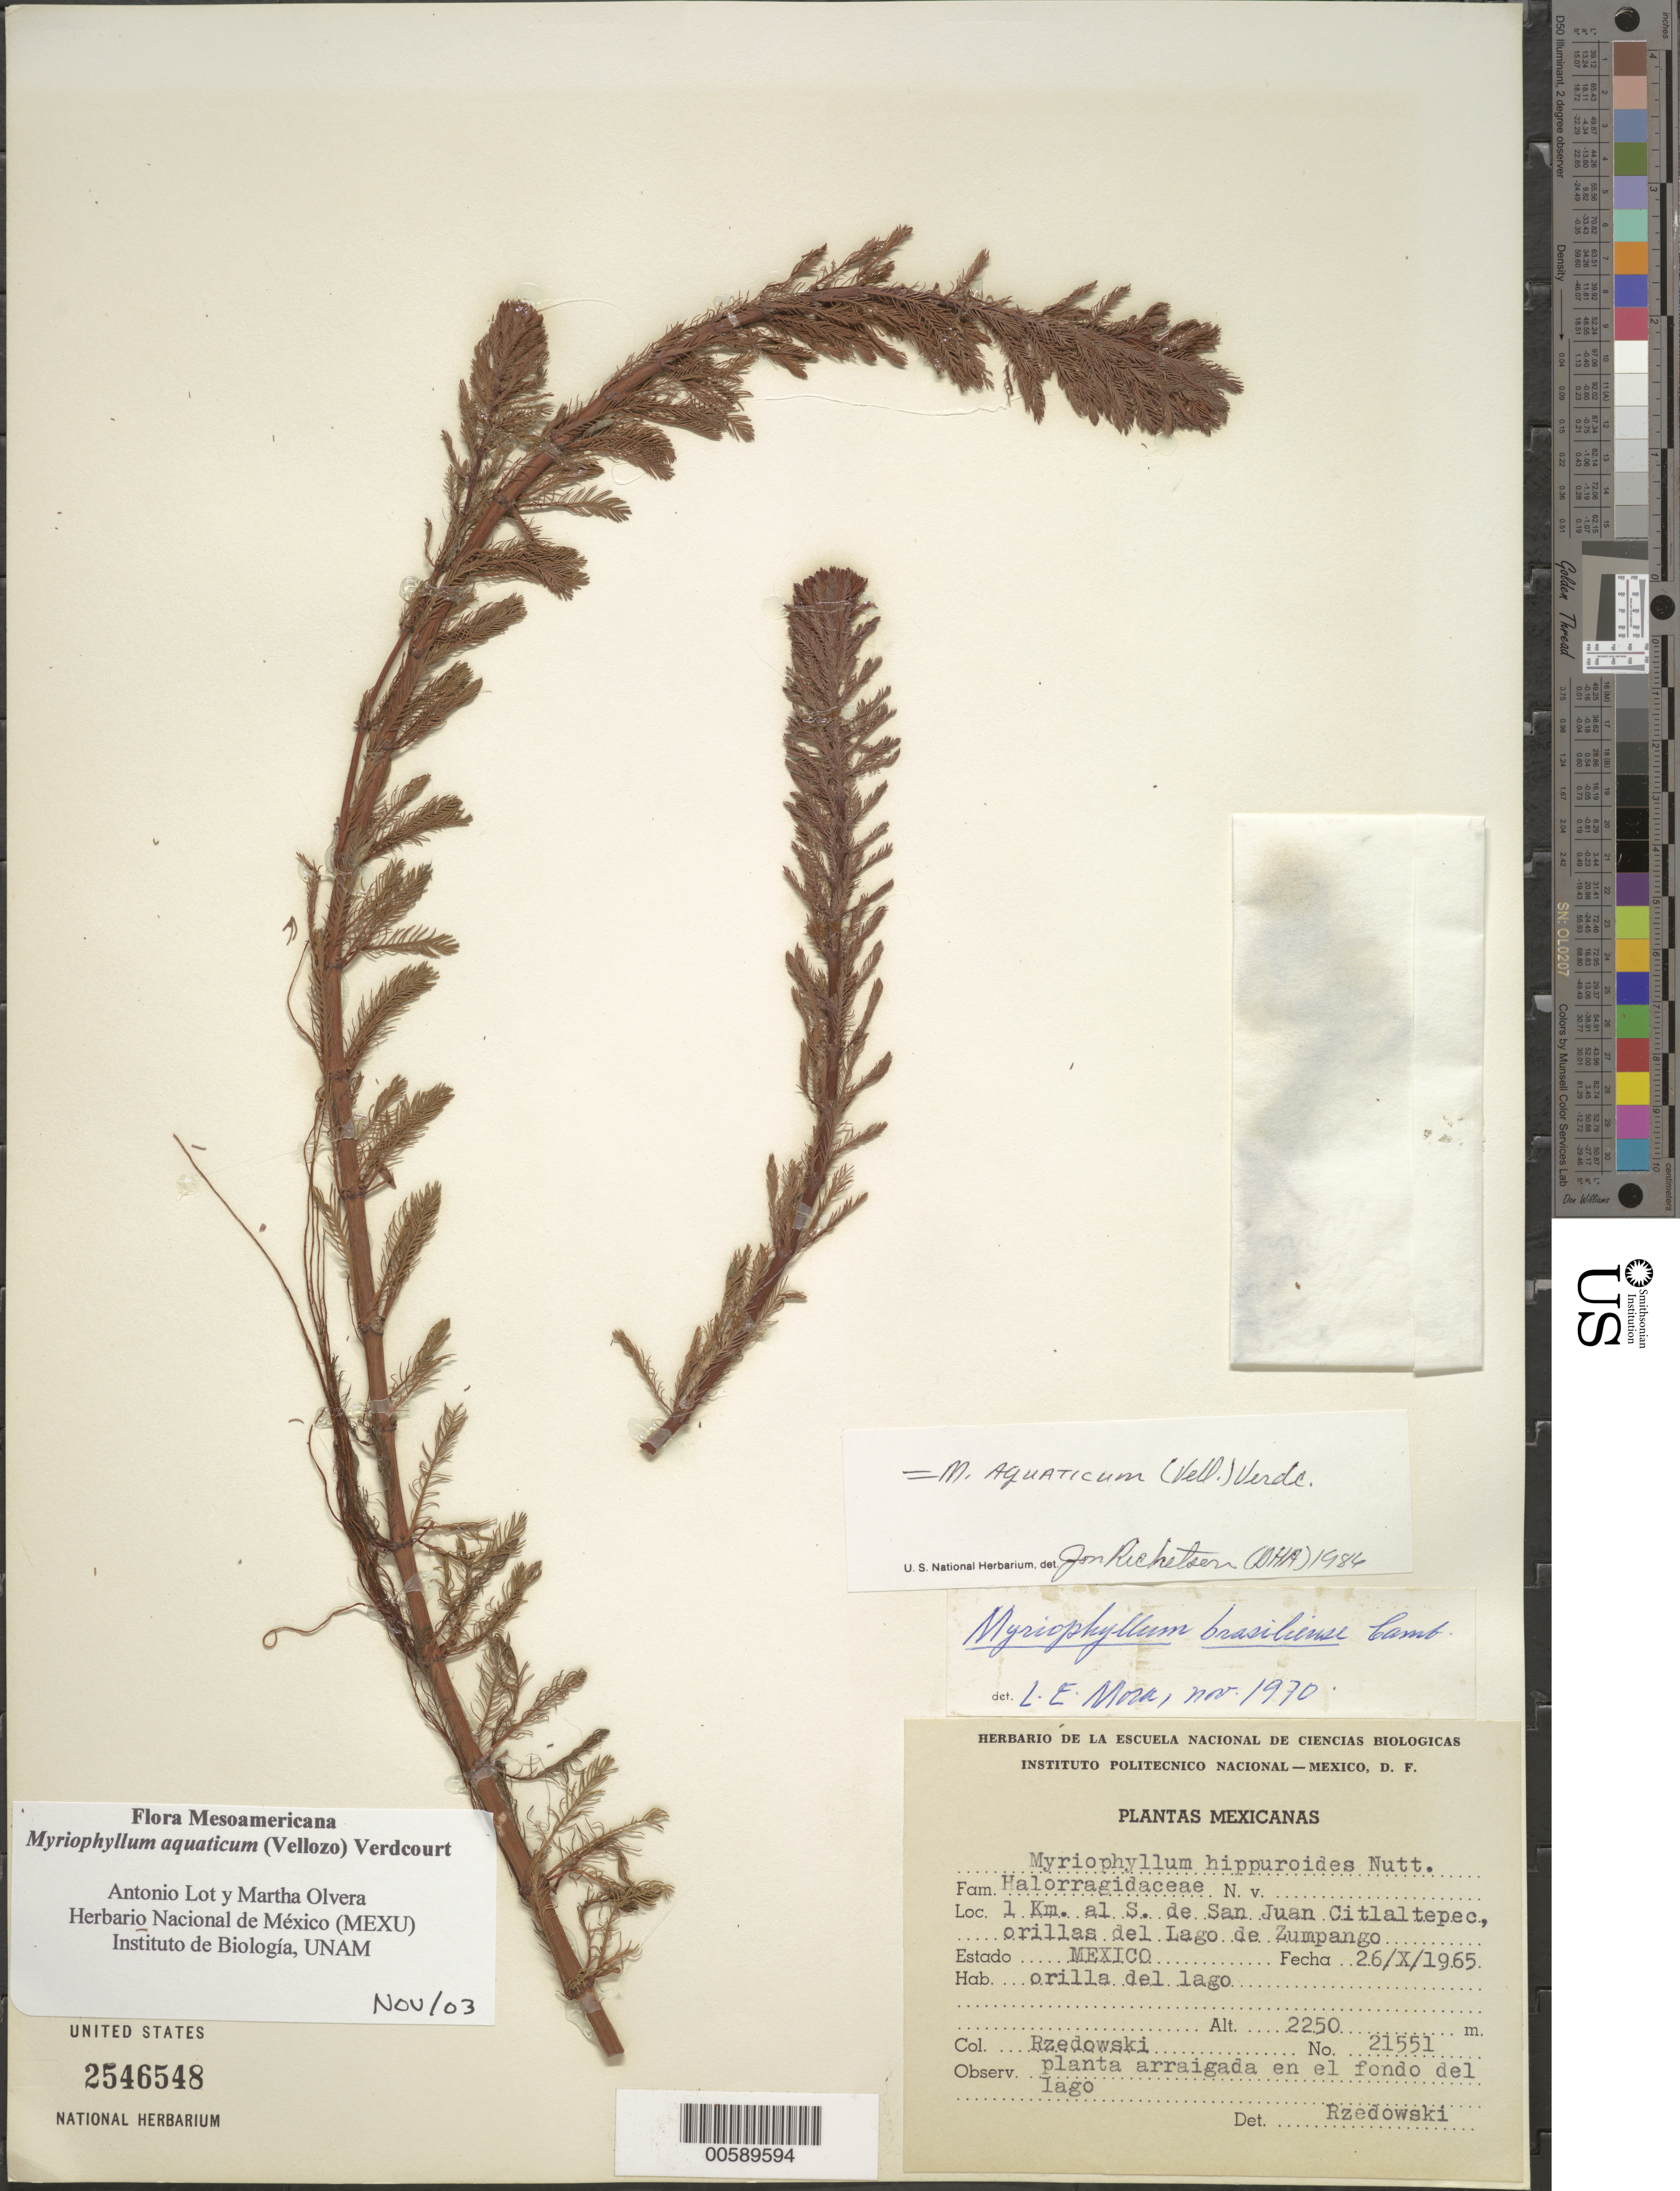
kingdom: Plantae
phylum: Tracheophyta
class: Magnoliopsida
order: Saxifragales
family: Haloragaceae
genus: Myriophyllum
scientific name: Myriophyllum aquaticum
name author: (Vell.) Verdc.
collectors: J. Rzedowski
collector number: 21551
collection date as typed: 26 Oct 1951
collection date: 1951-10-26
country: Mexico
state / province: México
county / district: Zumpango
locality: S de San Juan Citlaltepec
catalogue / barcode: US 2546548